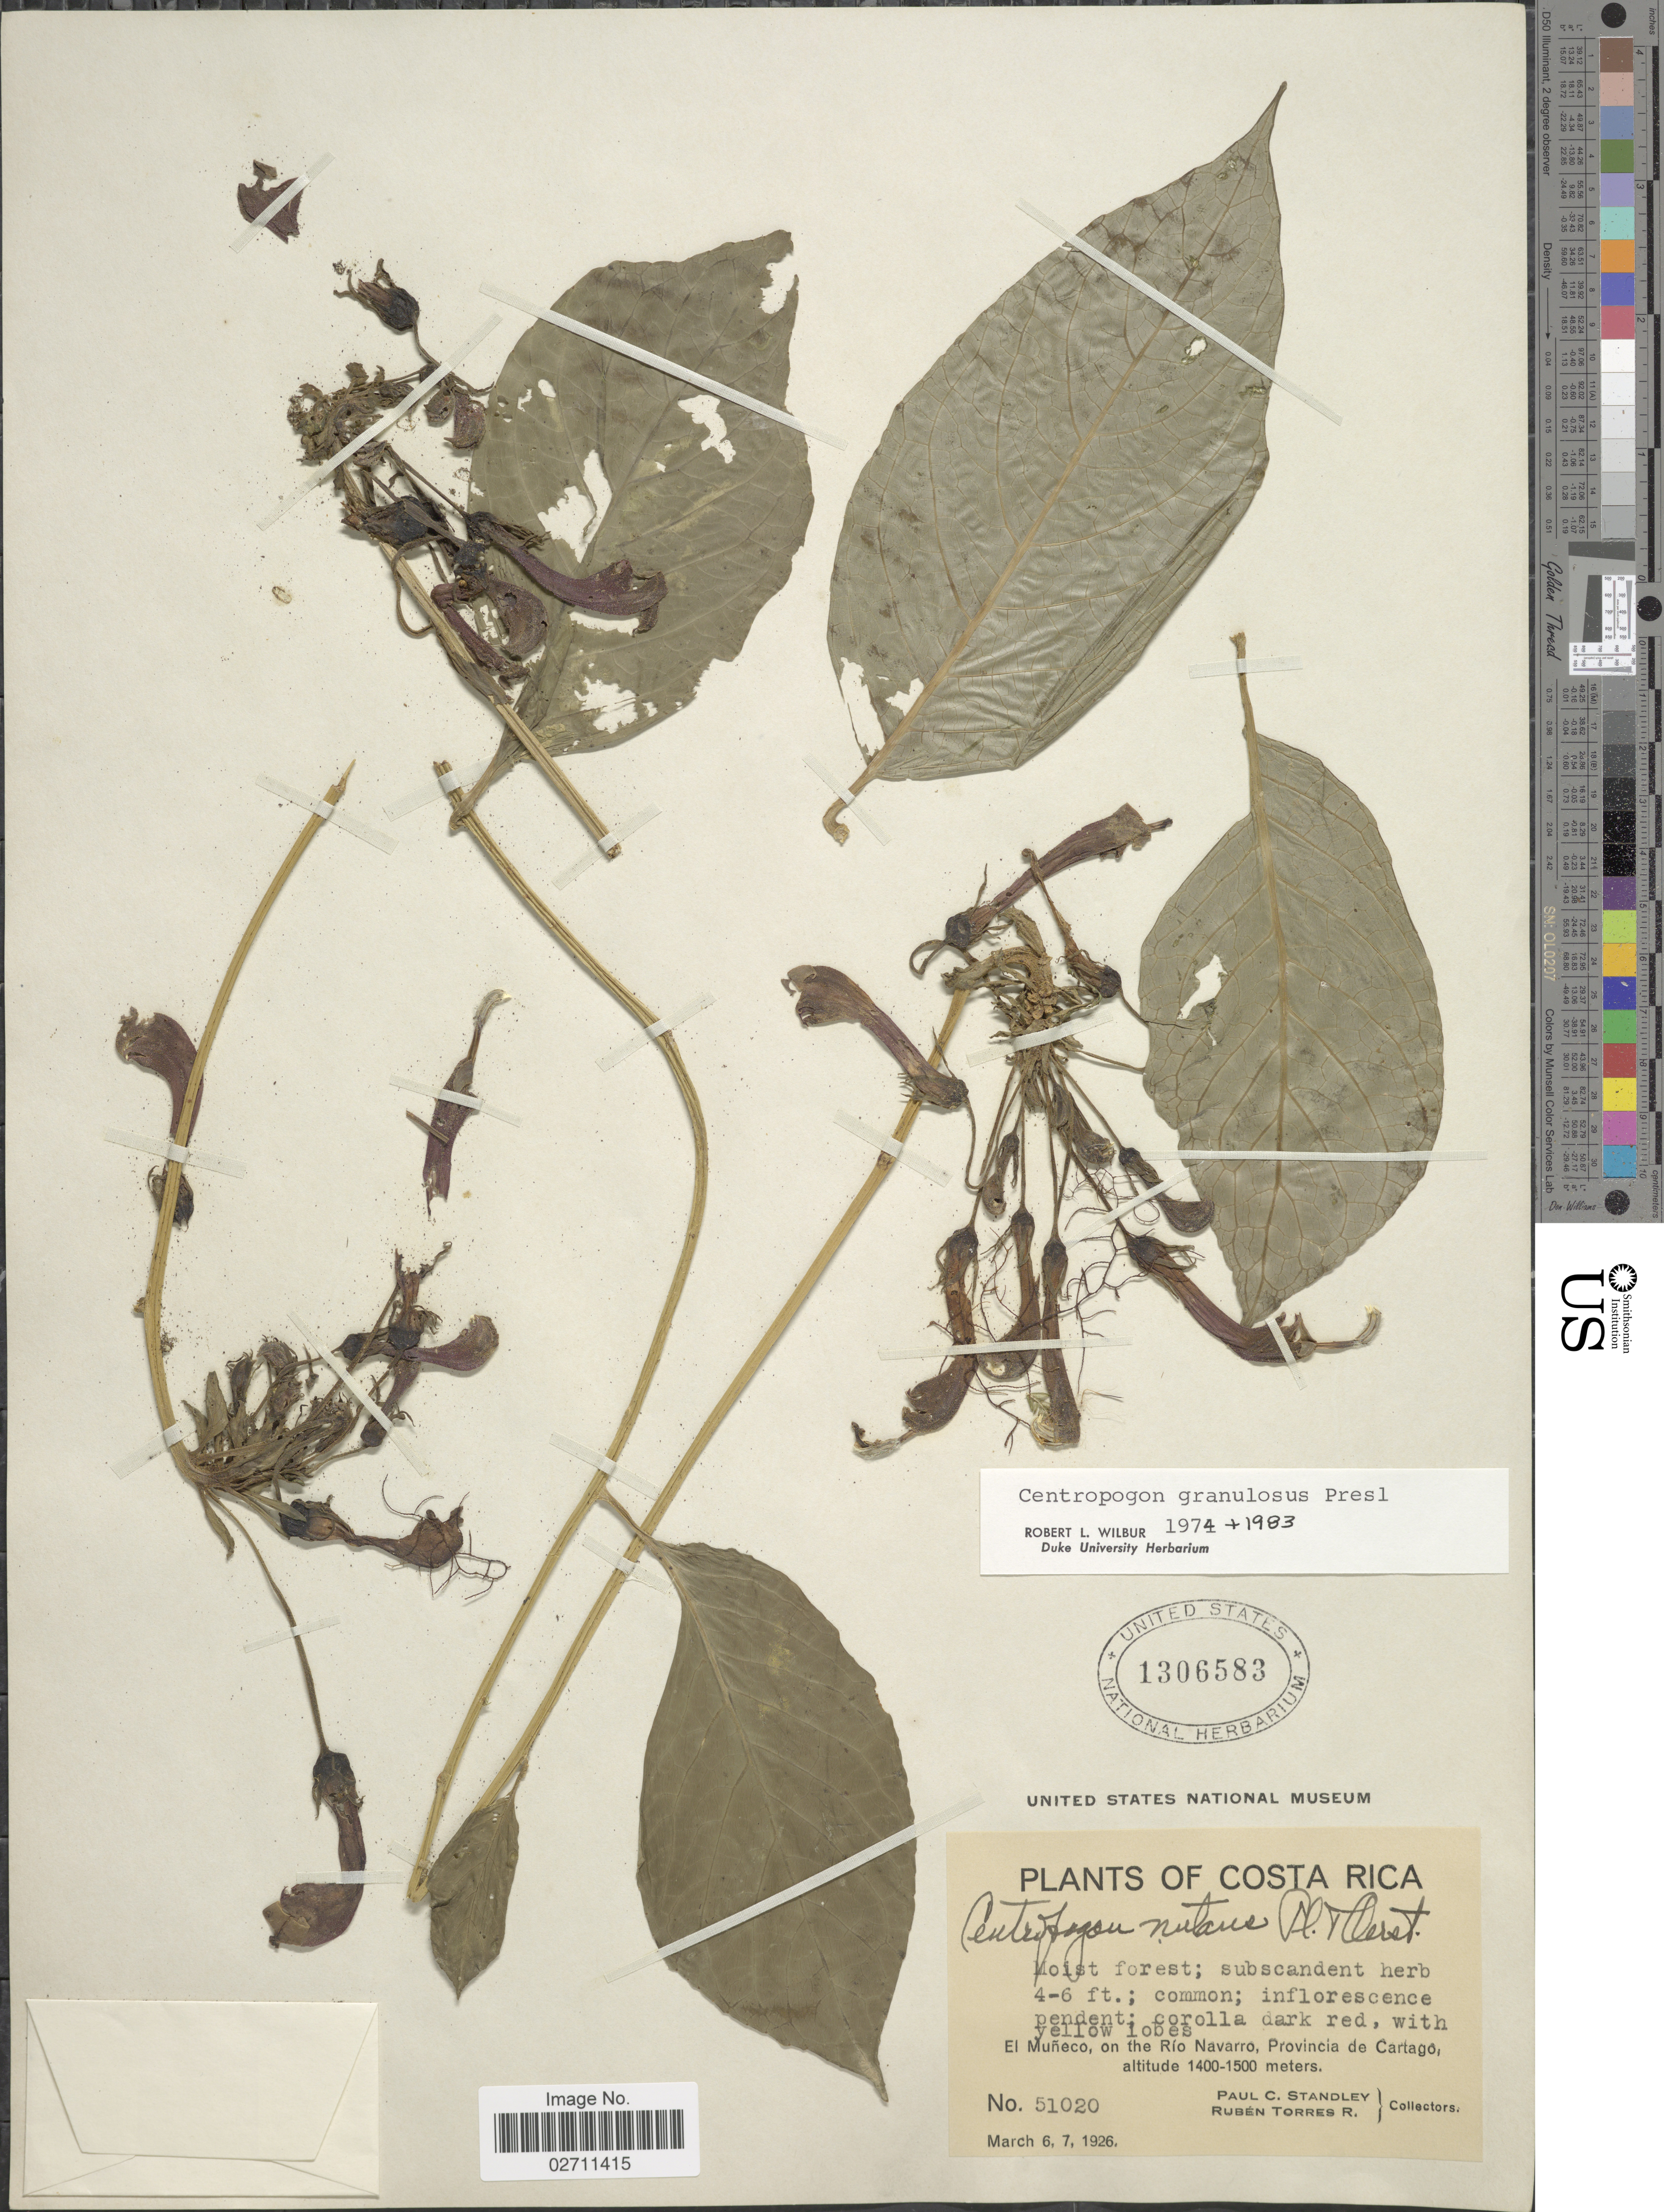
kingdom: Plantae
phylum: Tracheophyta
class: Magnoliopsida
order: Asterales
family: Campanulaceae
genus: Centropogon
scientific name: Centropogon granulosus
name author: C. Presl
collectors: P. C. Standley & R. Torres R.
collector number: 51020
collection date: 1926-03-06/1926-03-07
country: Costa Rica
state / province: Cartago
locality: El Muneco, on the Rio Navarro.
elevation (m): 1400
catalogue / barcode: US 1306583